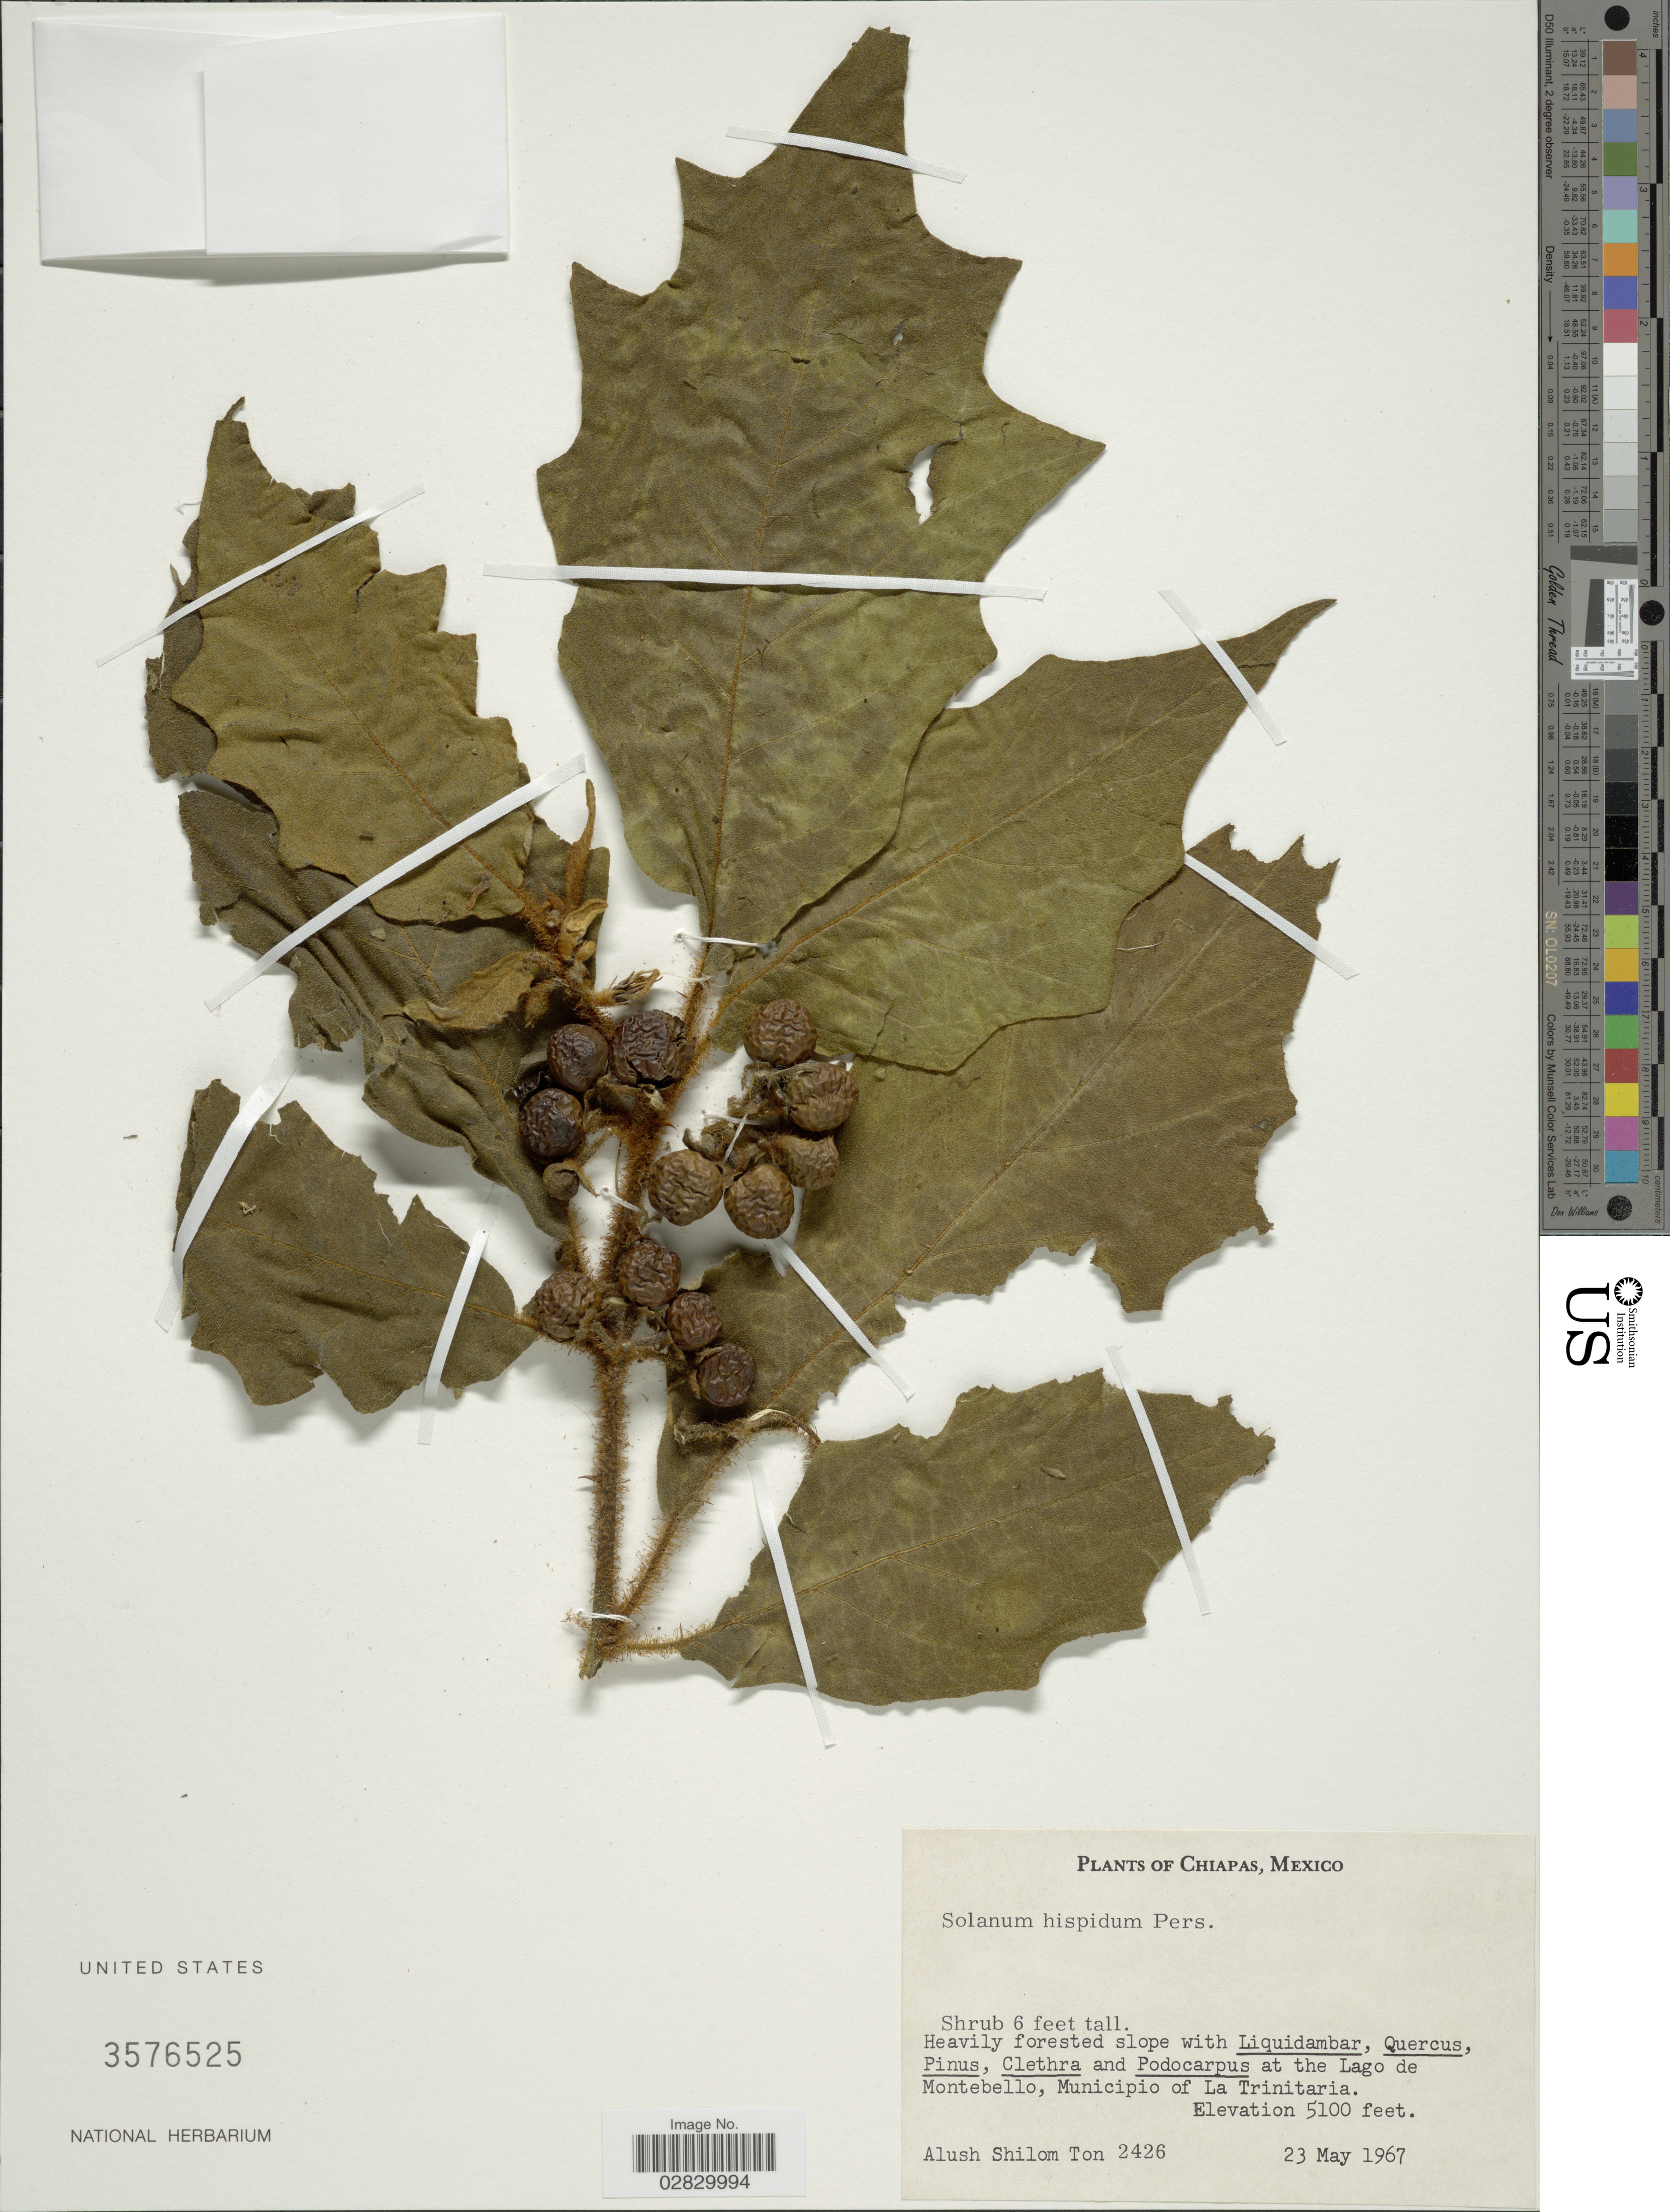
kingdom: Plantae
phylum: Tracheophyta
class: Magnoliopsida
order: Solanales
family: Solanaceae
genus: Solanum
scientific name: Solanum hispidum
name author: Pers.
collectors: A. M. Ton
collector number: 2426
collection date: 1967-05-23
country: Mexico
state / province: Chiapas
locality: At the Lago de Montebello, Municipio of La Trinitaria.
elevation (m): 1554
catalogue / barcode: US 3576525